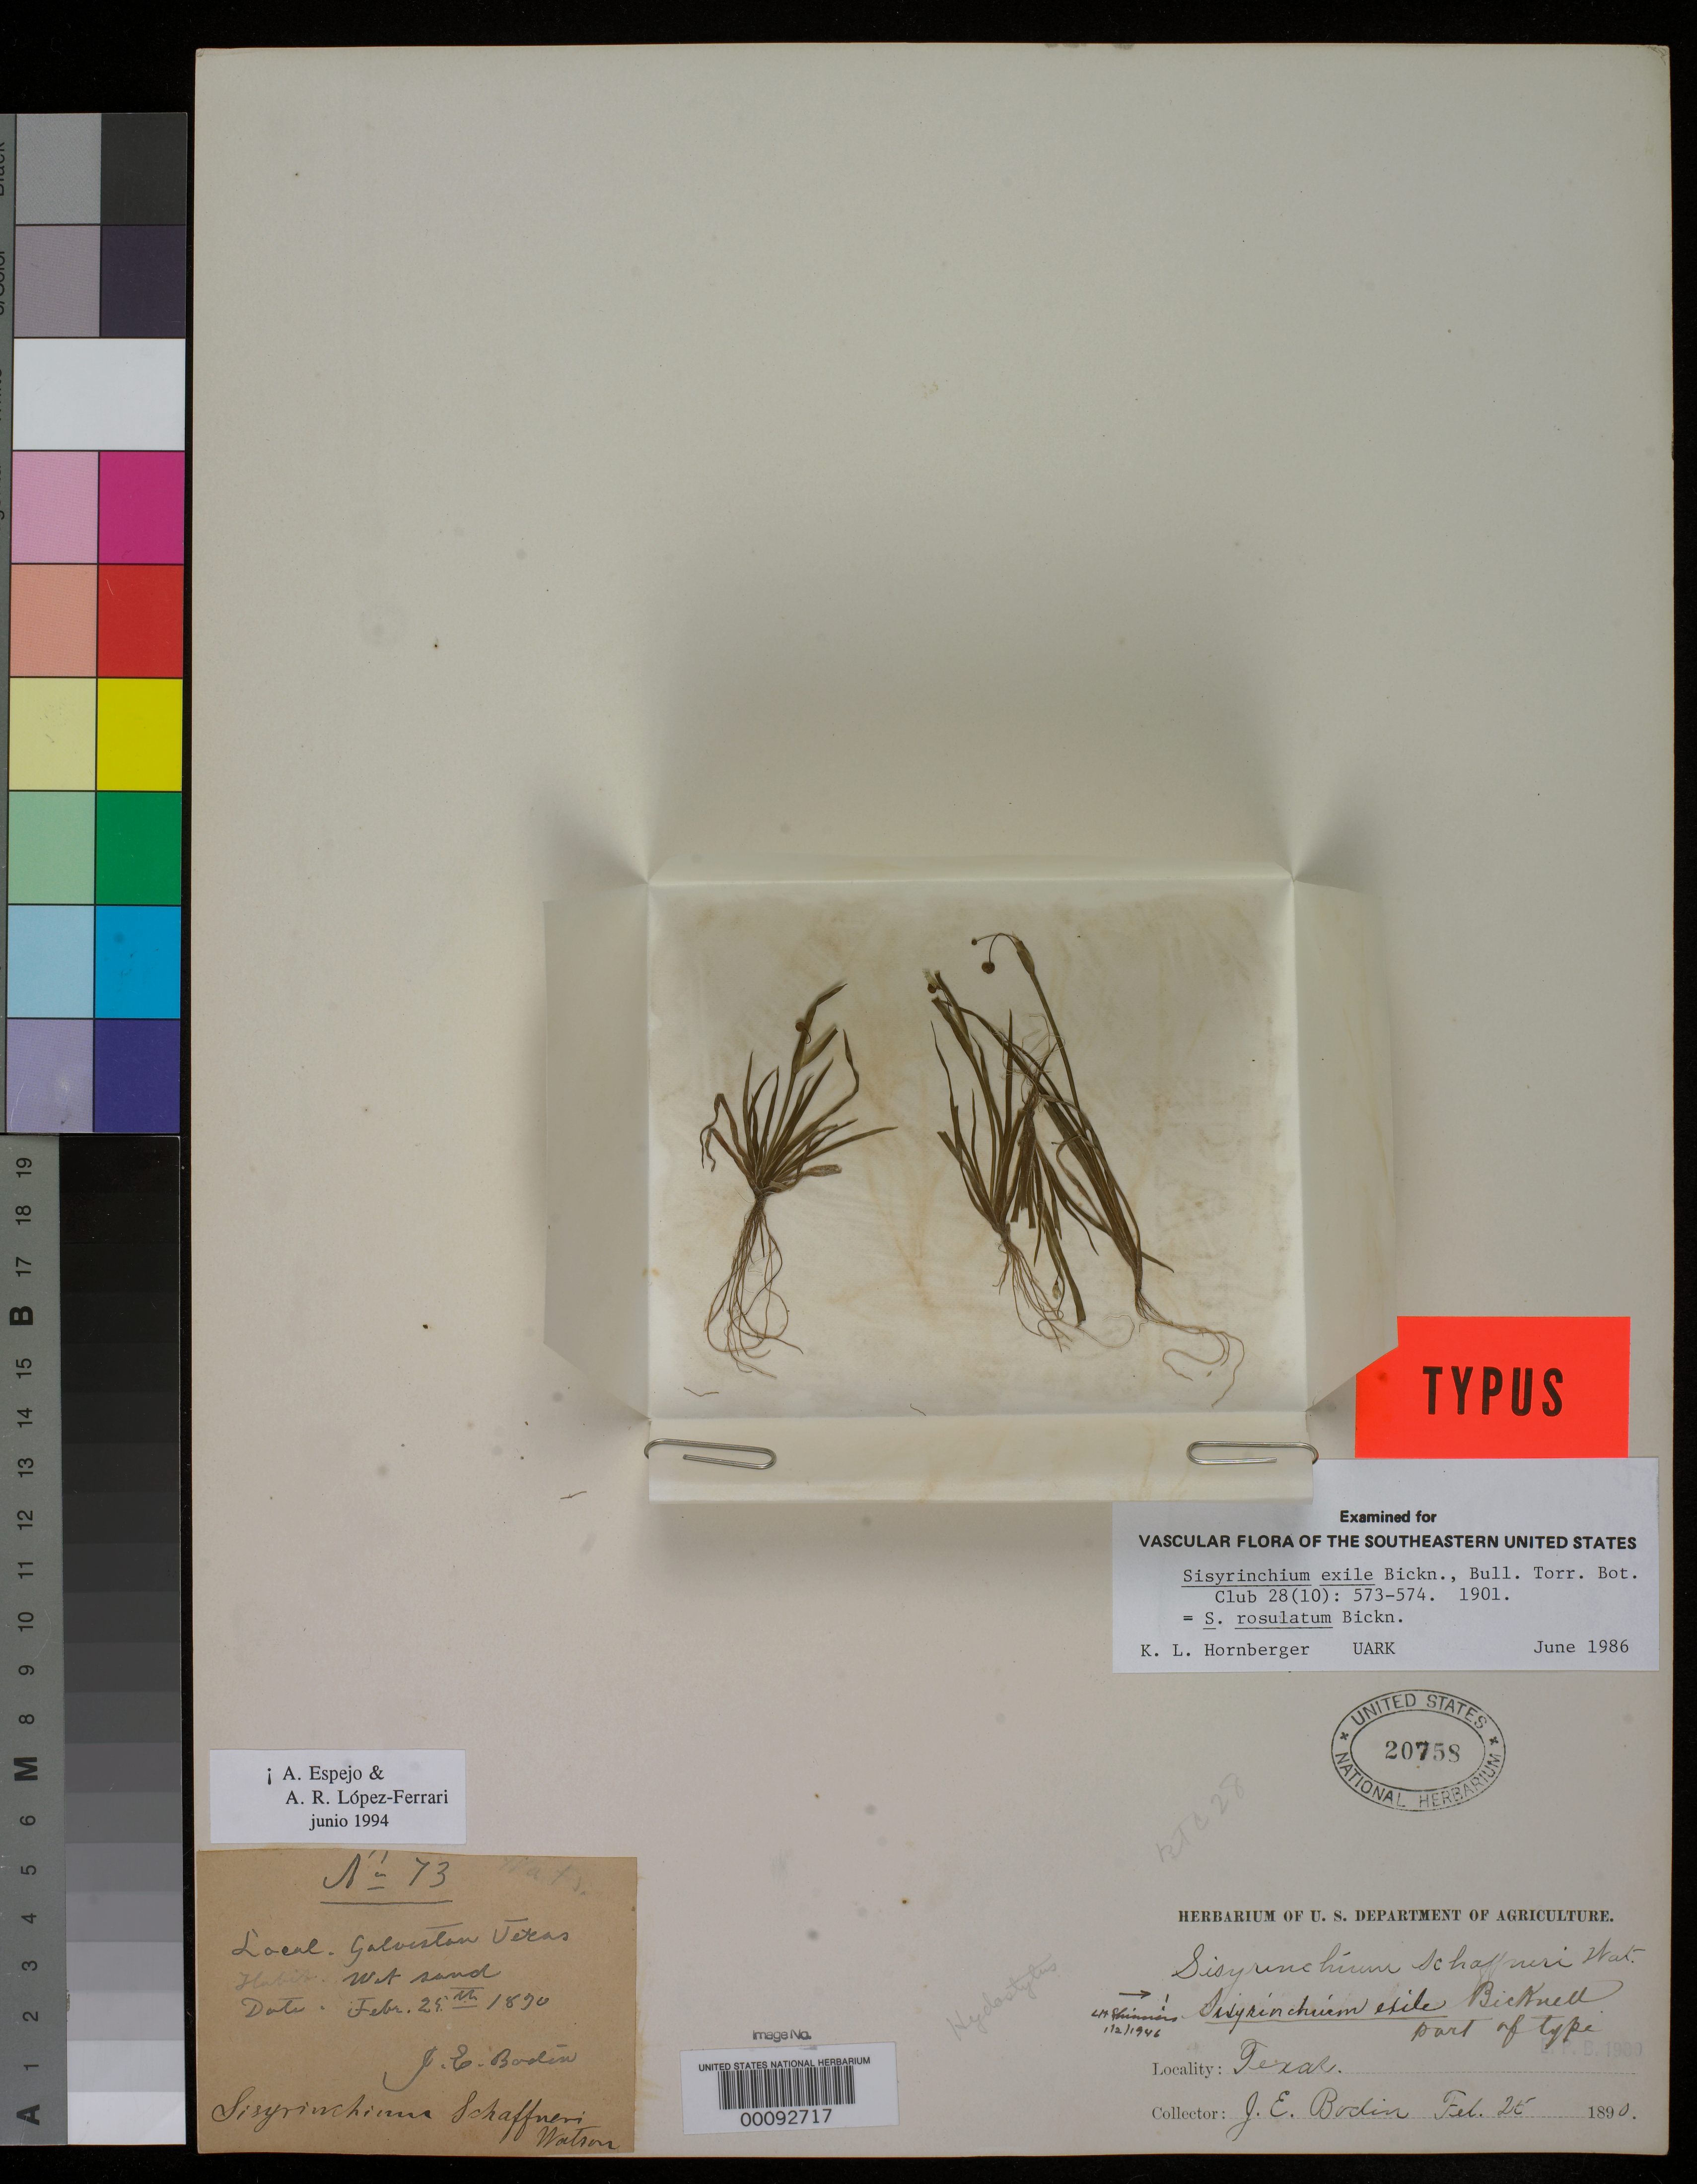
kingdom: Plantae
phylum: Tracheophyta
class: Liliopsida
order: Asparagales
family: Iridaceae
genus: Sisyrinchium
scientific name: Sisyrinchium exile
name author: E.P. Bicknell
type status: Isotype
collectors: J. E. Bodin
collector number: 73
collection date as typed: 25 Feb 1890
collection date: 1890-02-25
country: United States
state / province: Texas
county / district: Galveston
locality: Galveston.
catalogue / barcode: US 20758